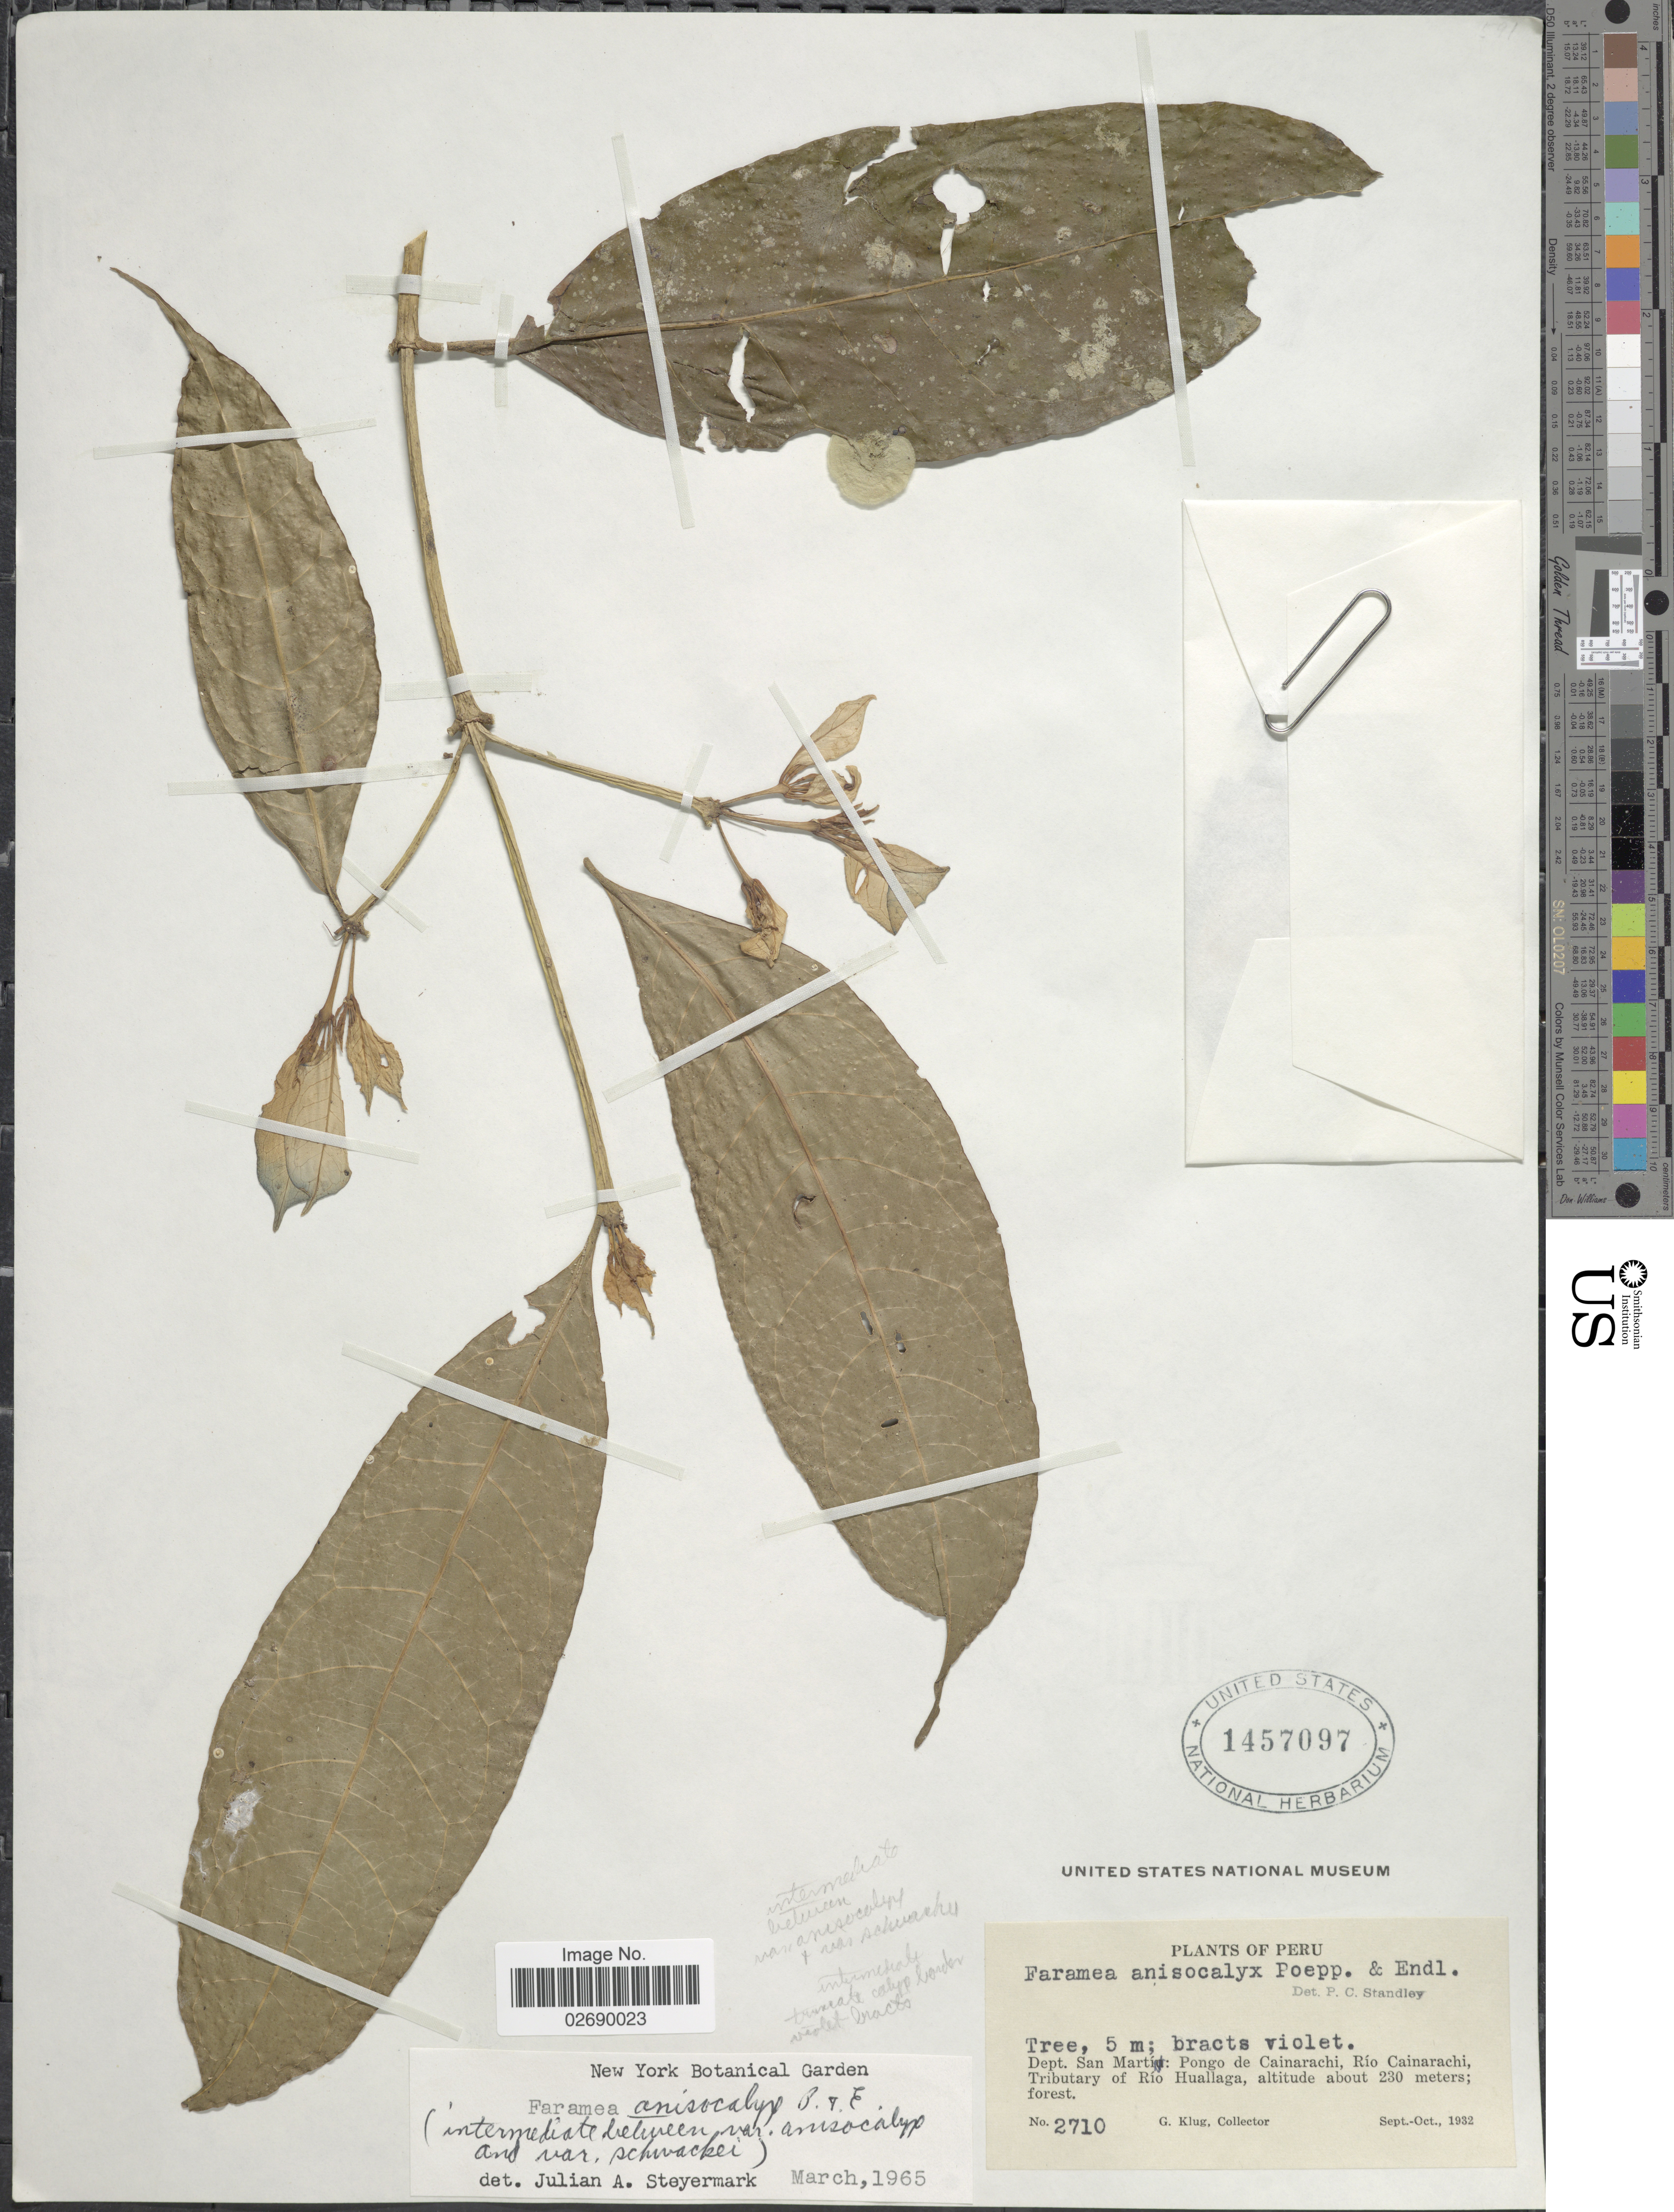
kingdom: Plantae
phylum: Tracheophyta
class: Magnoliopsida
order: Gentianales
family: Rubiaceae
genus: Faramea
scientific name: Faramea anisocalyx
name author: Poepp. & Endl.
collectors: G. Klug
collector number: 2710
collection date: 1932-09/1932-10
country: Peru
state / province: San Martín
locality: Pongo de Cainarachi, Rio Cainarachi, Tributary of Rio Huallaga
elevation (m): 230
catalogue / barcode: US 1457097